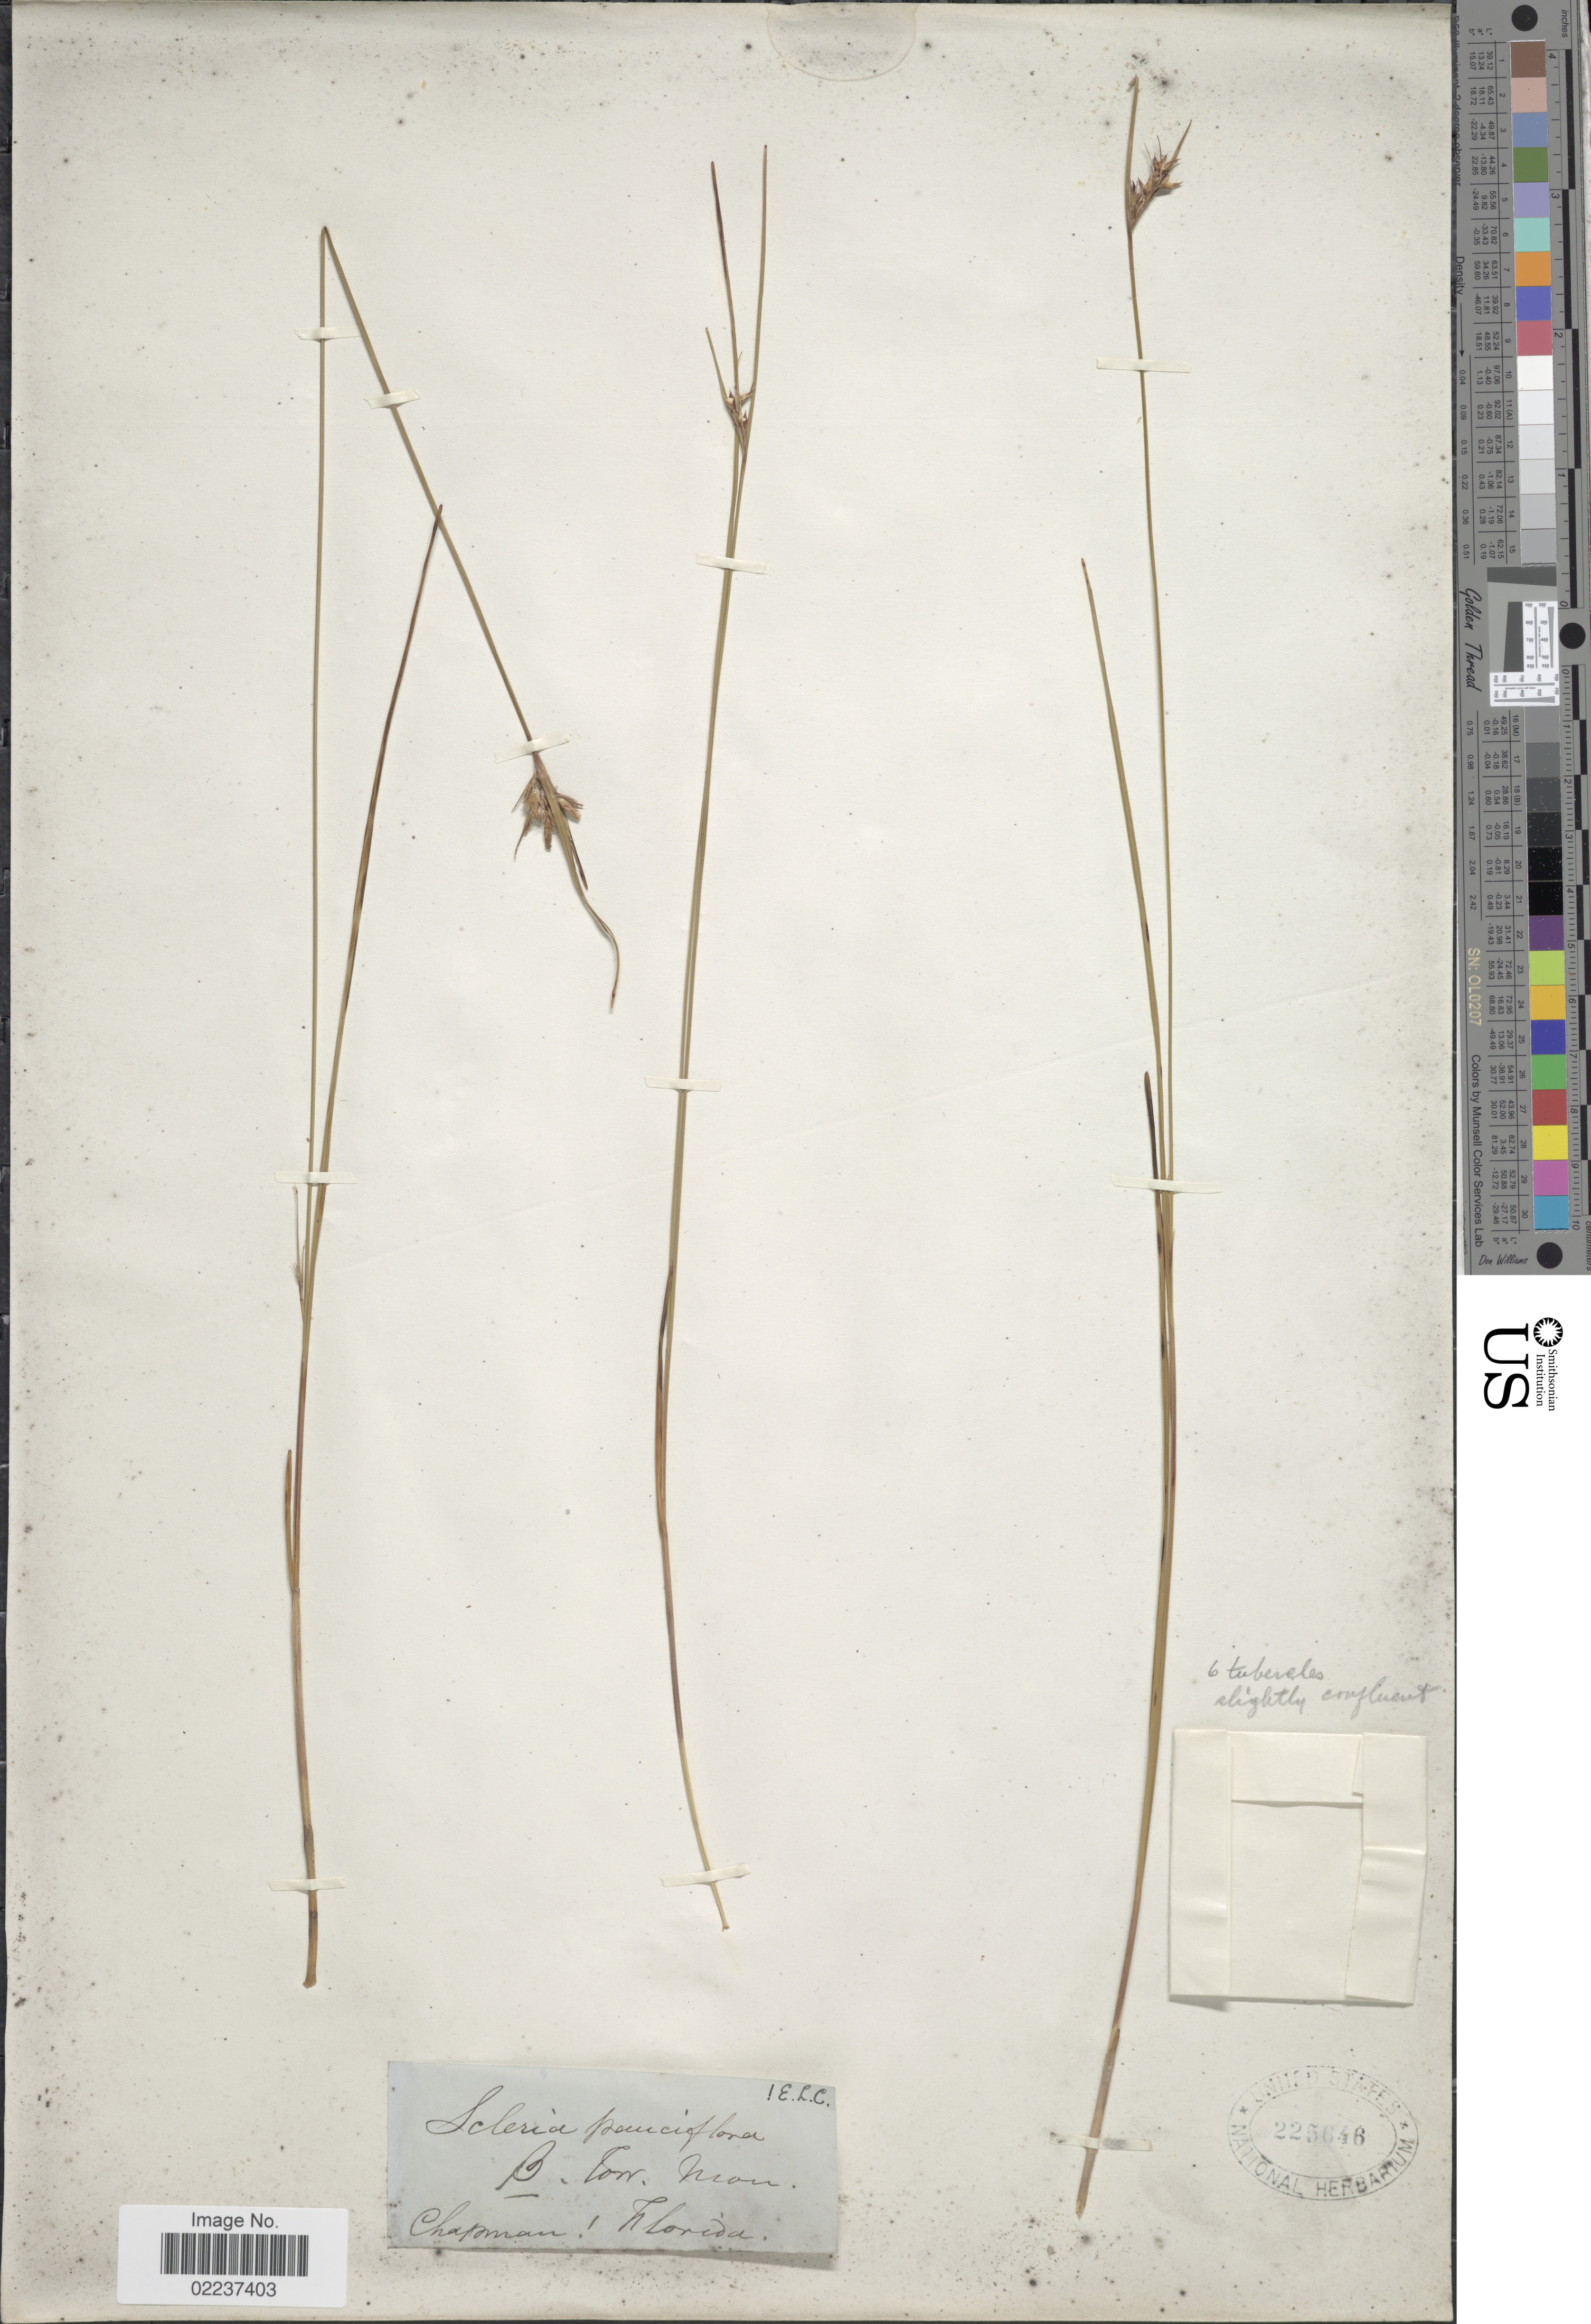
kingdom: Plantae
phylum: Tracheophyta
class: Liliopsida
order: Poales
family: Cyperaceae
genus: Scleria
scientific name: Scleria pauciflora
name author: Muhl. ex Willd.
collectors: A. Chapman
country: United States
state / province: Florida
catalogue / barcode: US 225646